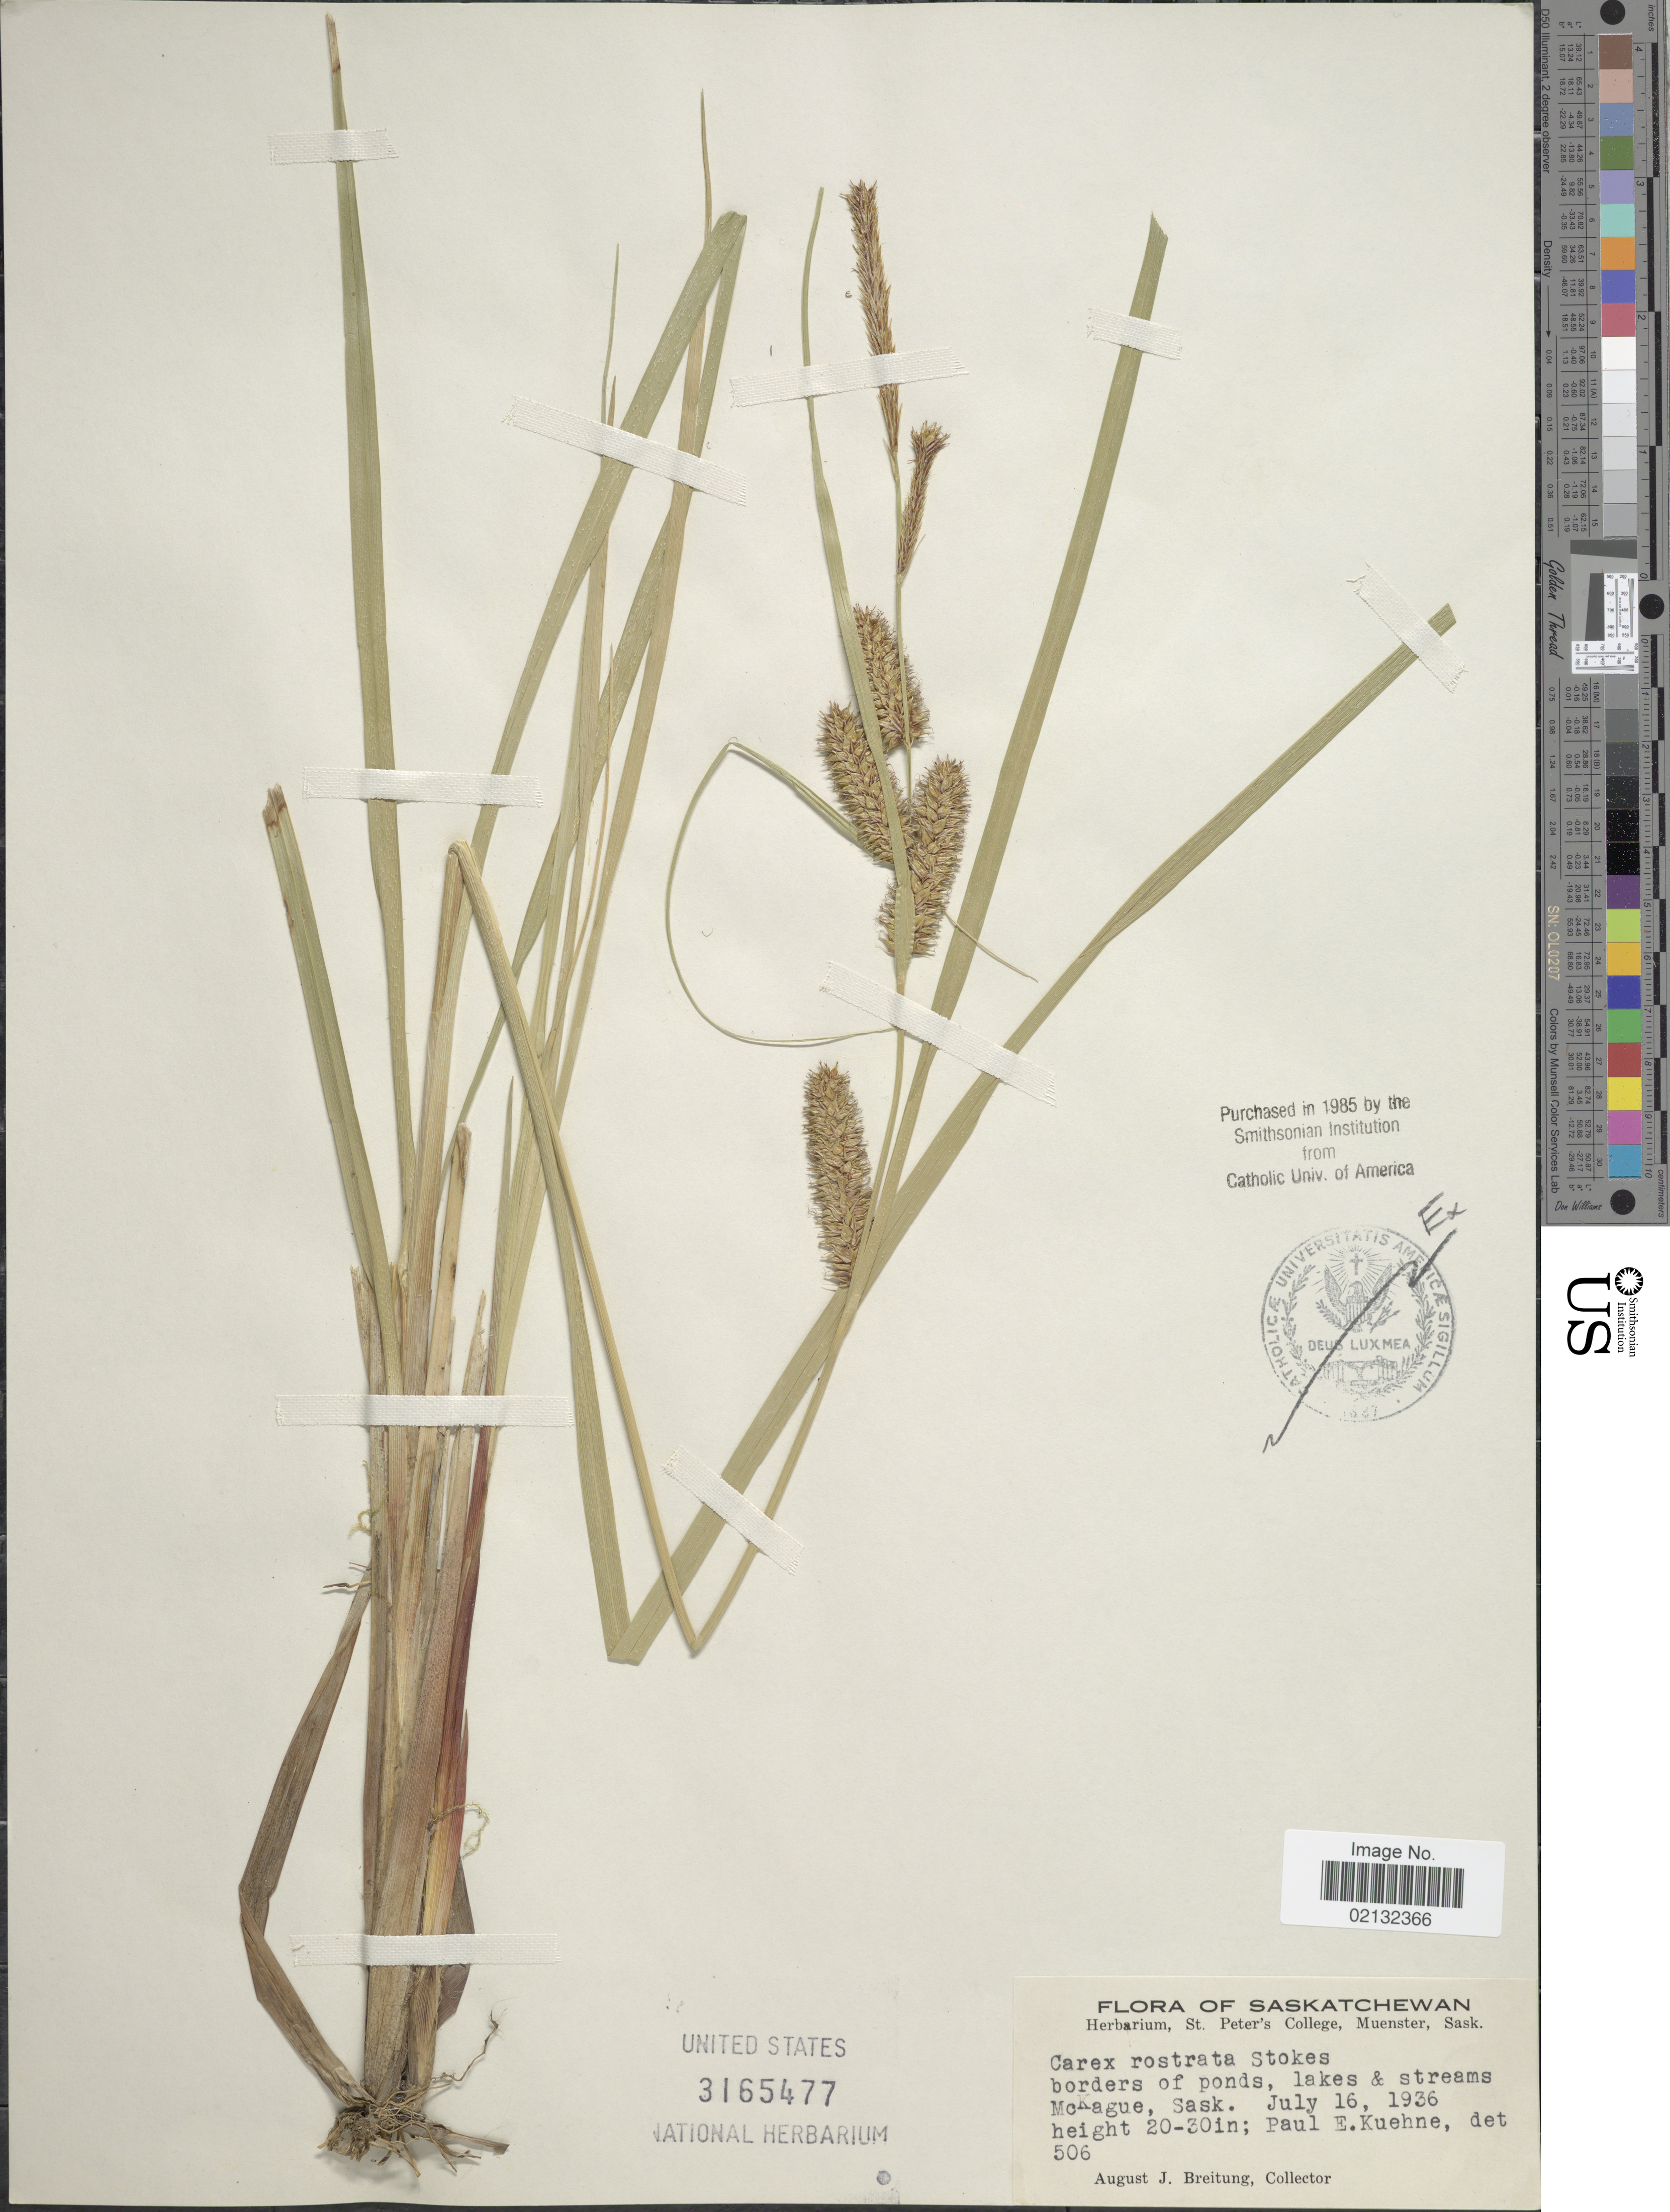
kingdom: Plantae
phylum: Tracheophyta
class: Liliopsida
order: Poales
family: Cyperaceae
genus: Carex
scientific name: Carex rostrata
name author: Stokes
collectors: A. Breitung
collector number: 506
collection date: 1936-07-16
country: Canada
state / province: Saskatchewan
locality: Borders of pond, lakes & streams McKague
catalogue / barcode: US 3165477